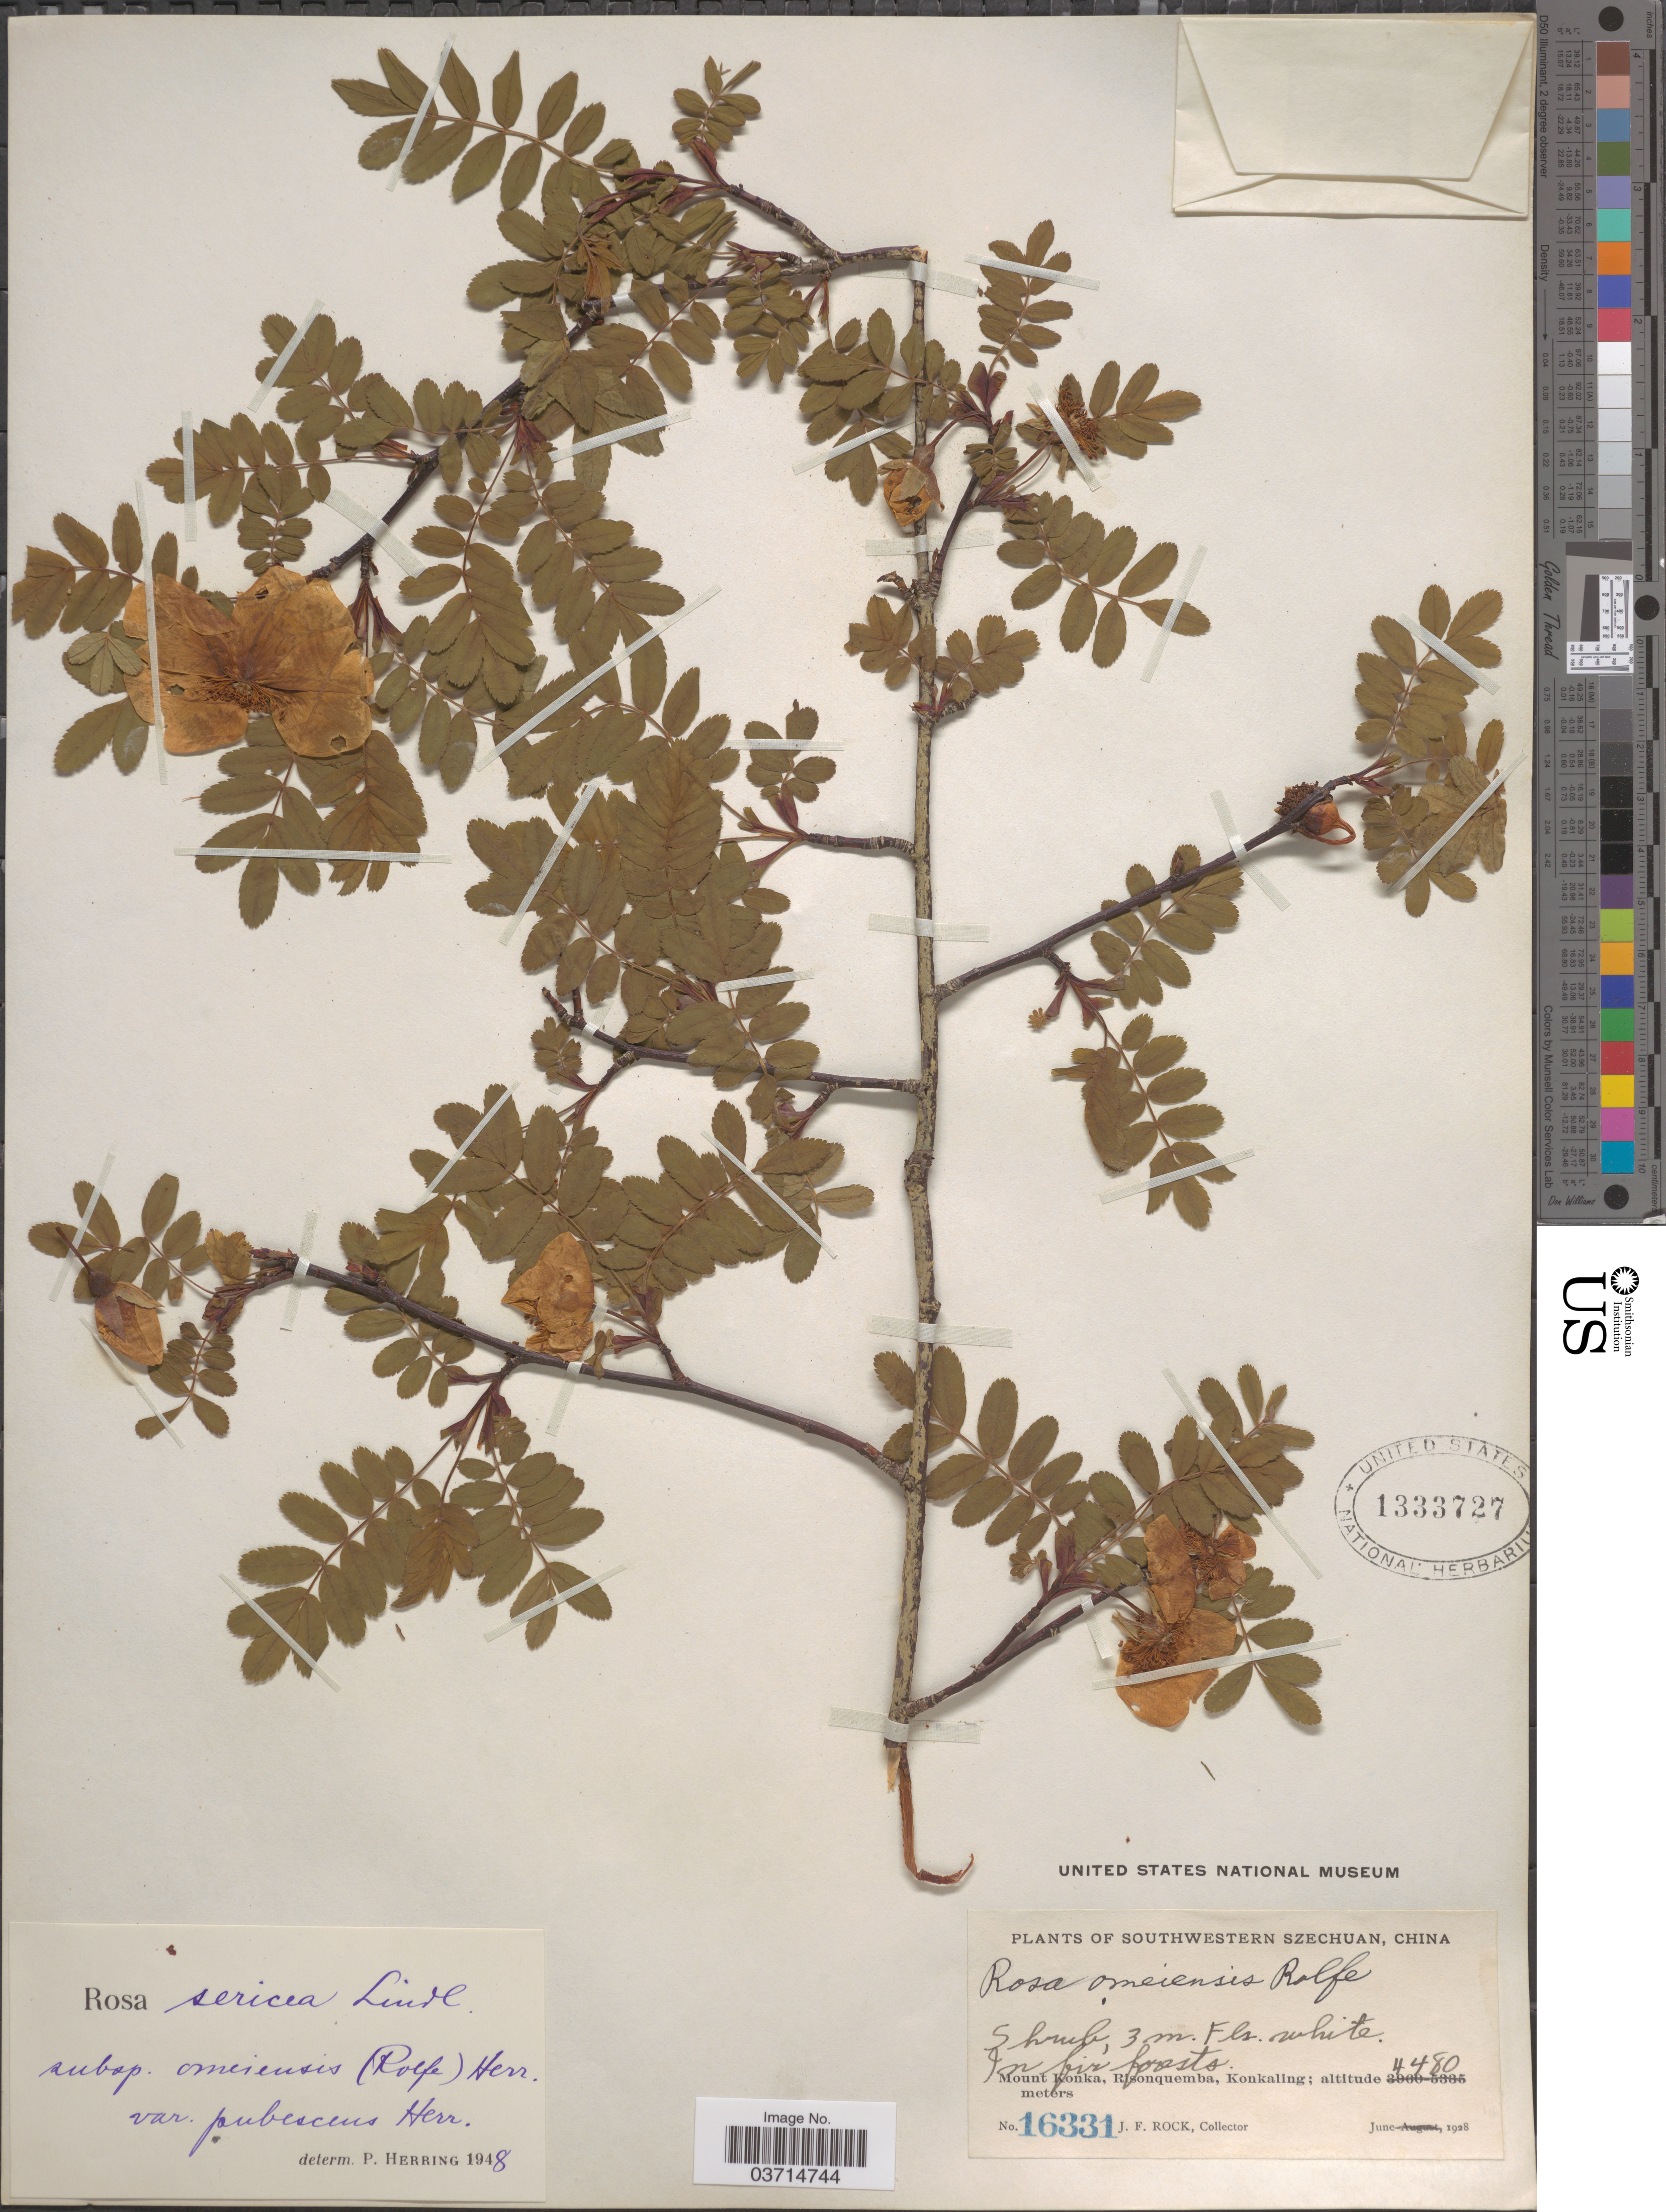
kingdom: Plantae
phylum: Tracheophyta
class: Magnoliopsida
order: Rosales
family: Rosaceae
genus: Rosa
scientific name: Rosa omeiensis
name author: Rolfe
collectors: J. Rock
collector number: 16331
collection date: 1928-06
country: China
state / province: Sichuan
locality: Southwestern Szechuan. Mount Kounke, Risonquemba, Konkaling.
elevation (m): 4480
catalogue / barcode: US 1333727